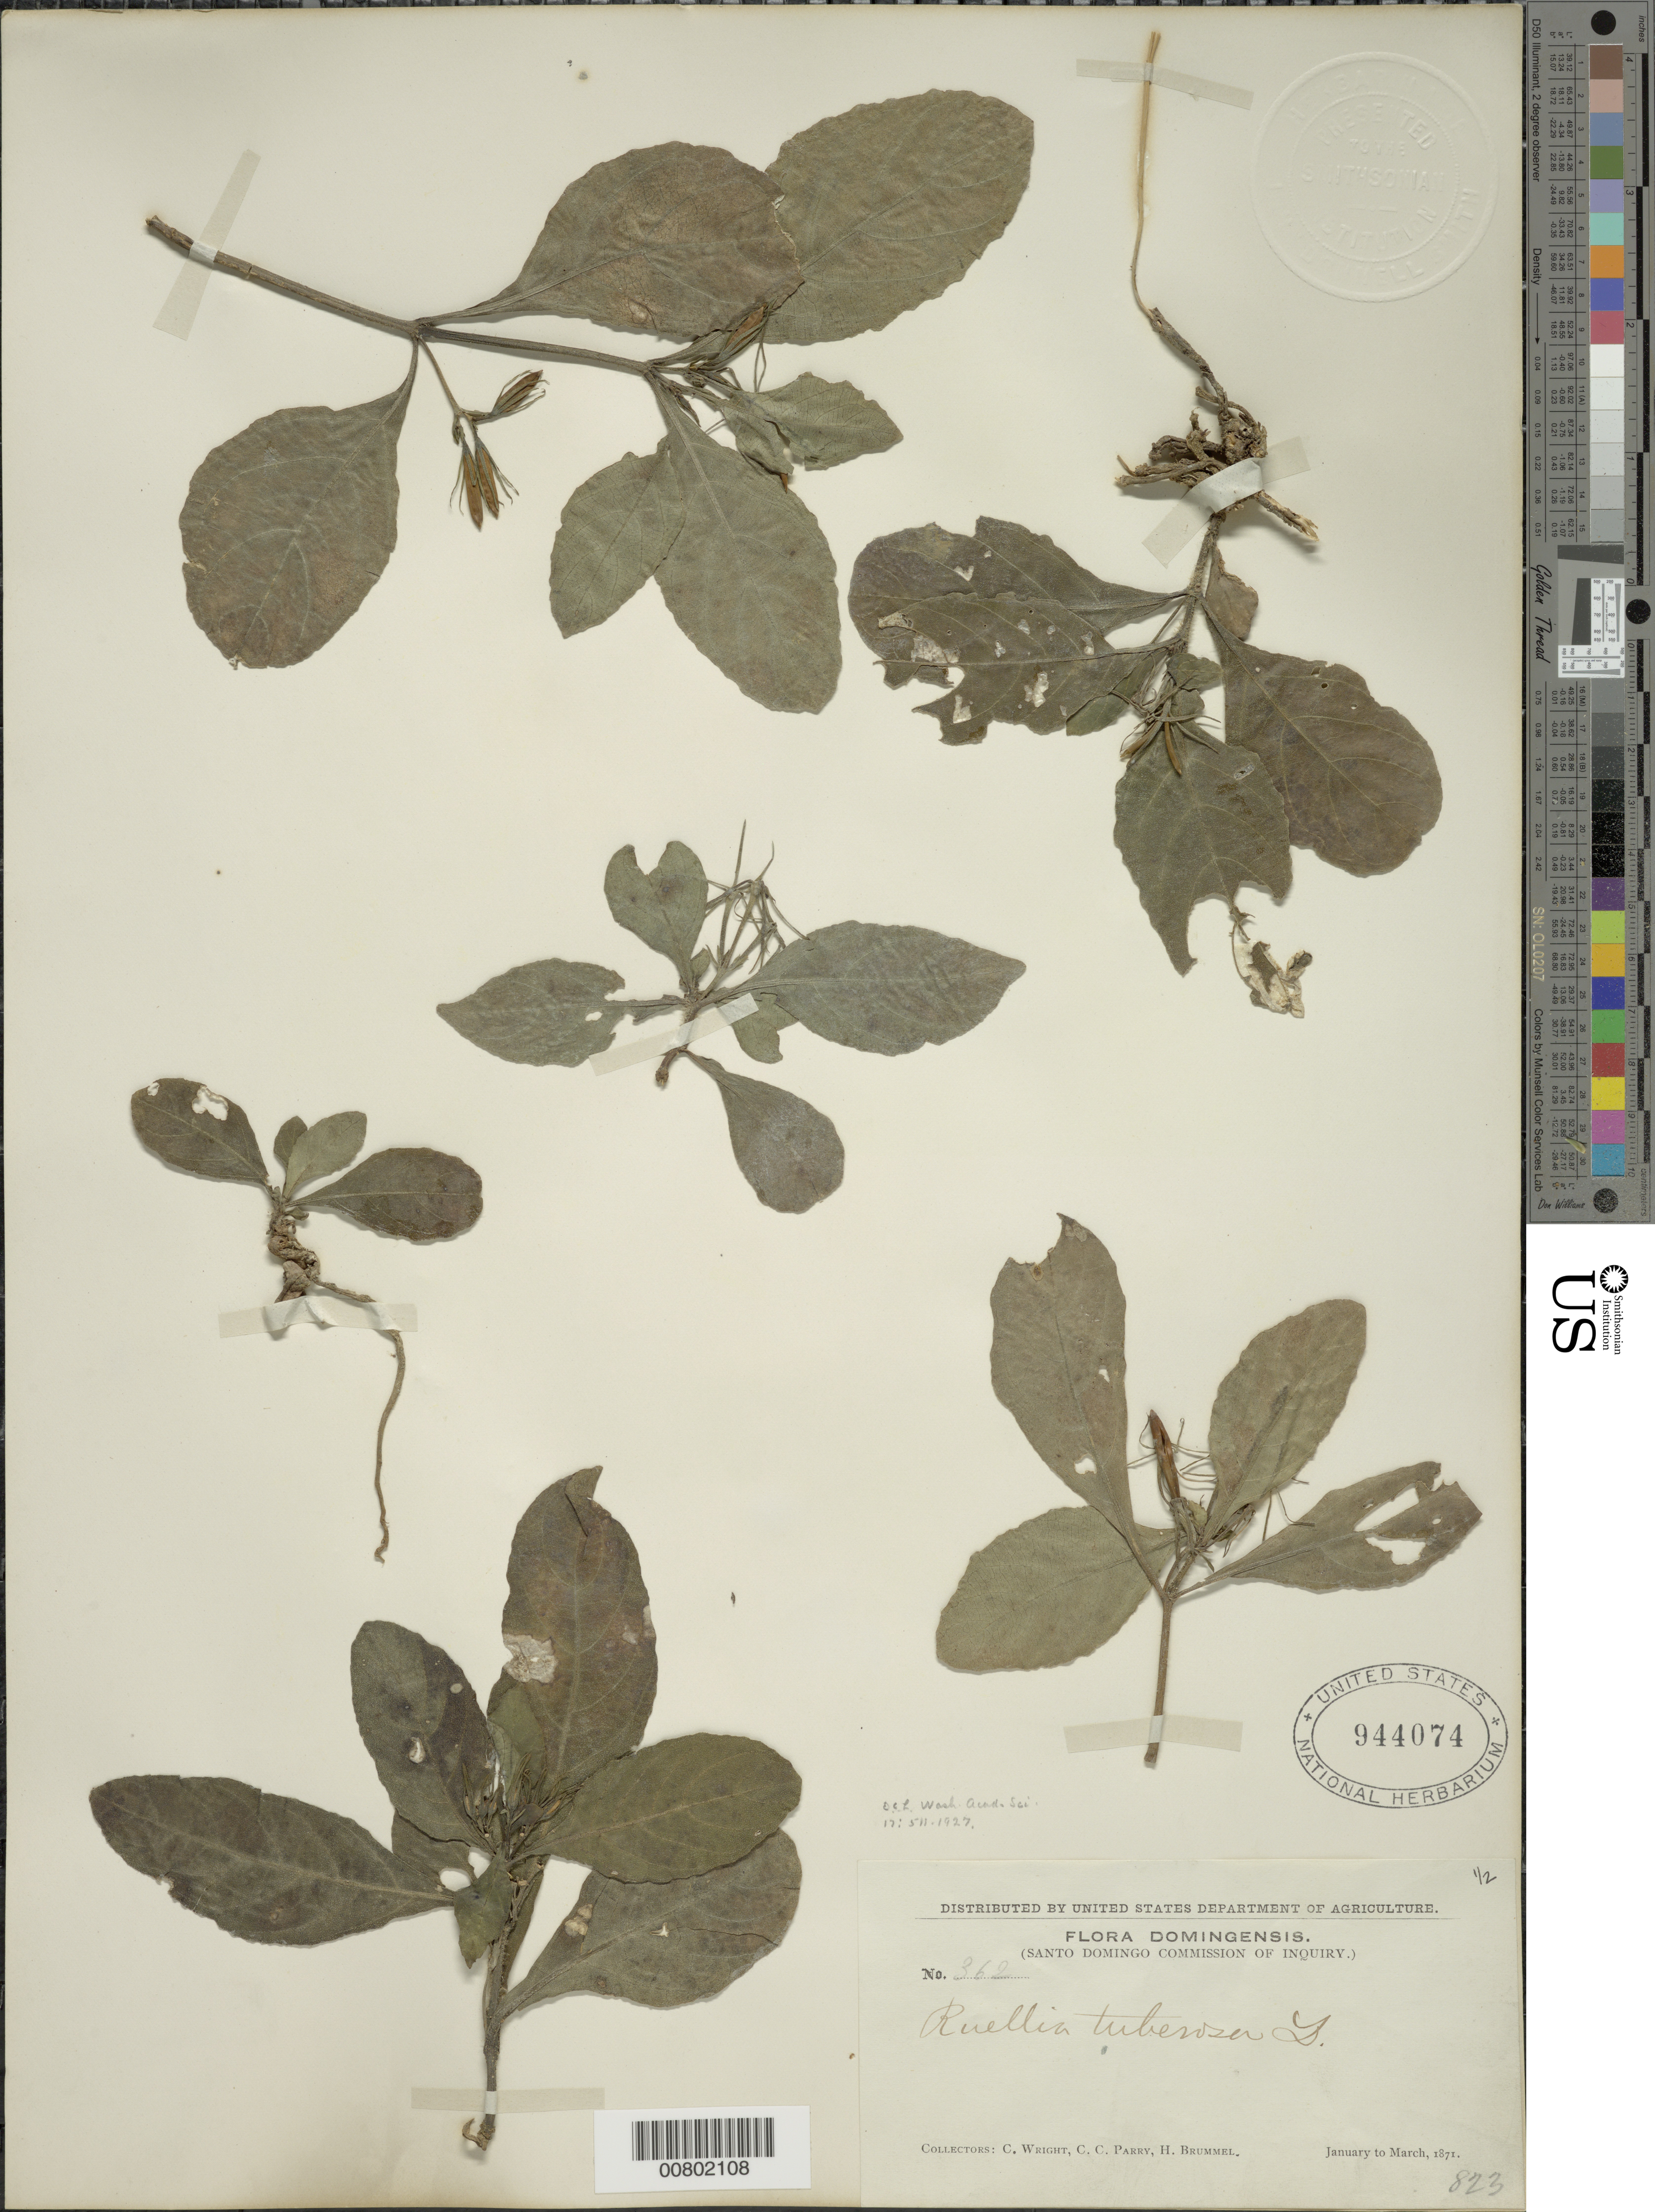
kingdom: Plantae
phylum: Tracheophyta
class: Magnoliopsida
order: Lamiales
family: Acanthaceae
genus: Ruellia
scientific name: Ruellia tuberosa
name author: L.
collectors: C. Wright, C. C. Parry & H. Brummel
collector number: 362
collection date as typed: Jan 1871 to -- Mar 1871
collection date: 1871-01/1871-03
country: Dominican Republic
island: Hispaniola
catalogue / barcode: US 944074